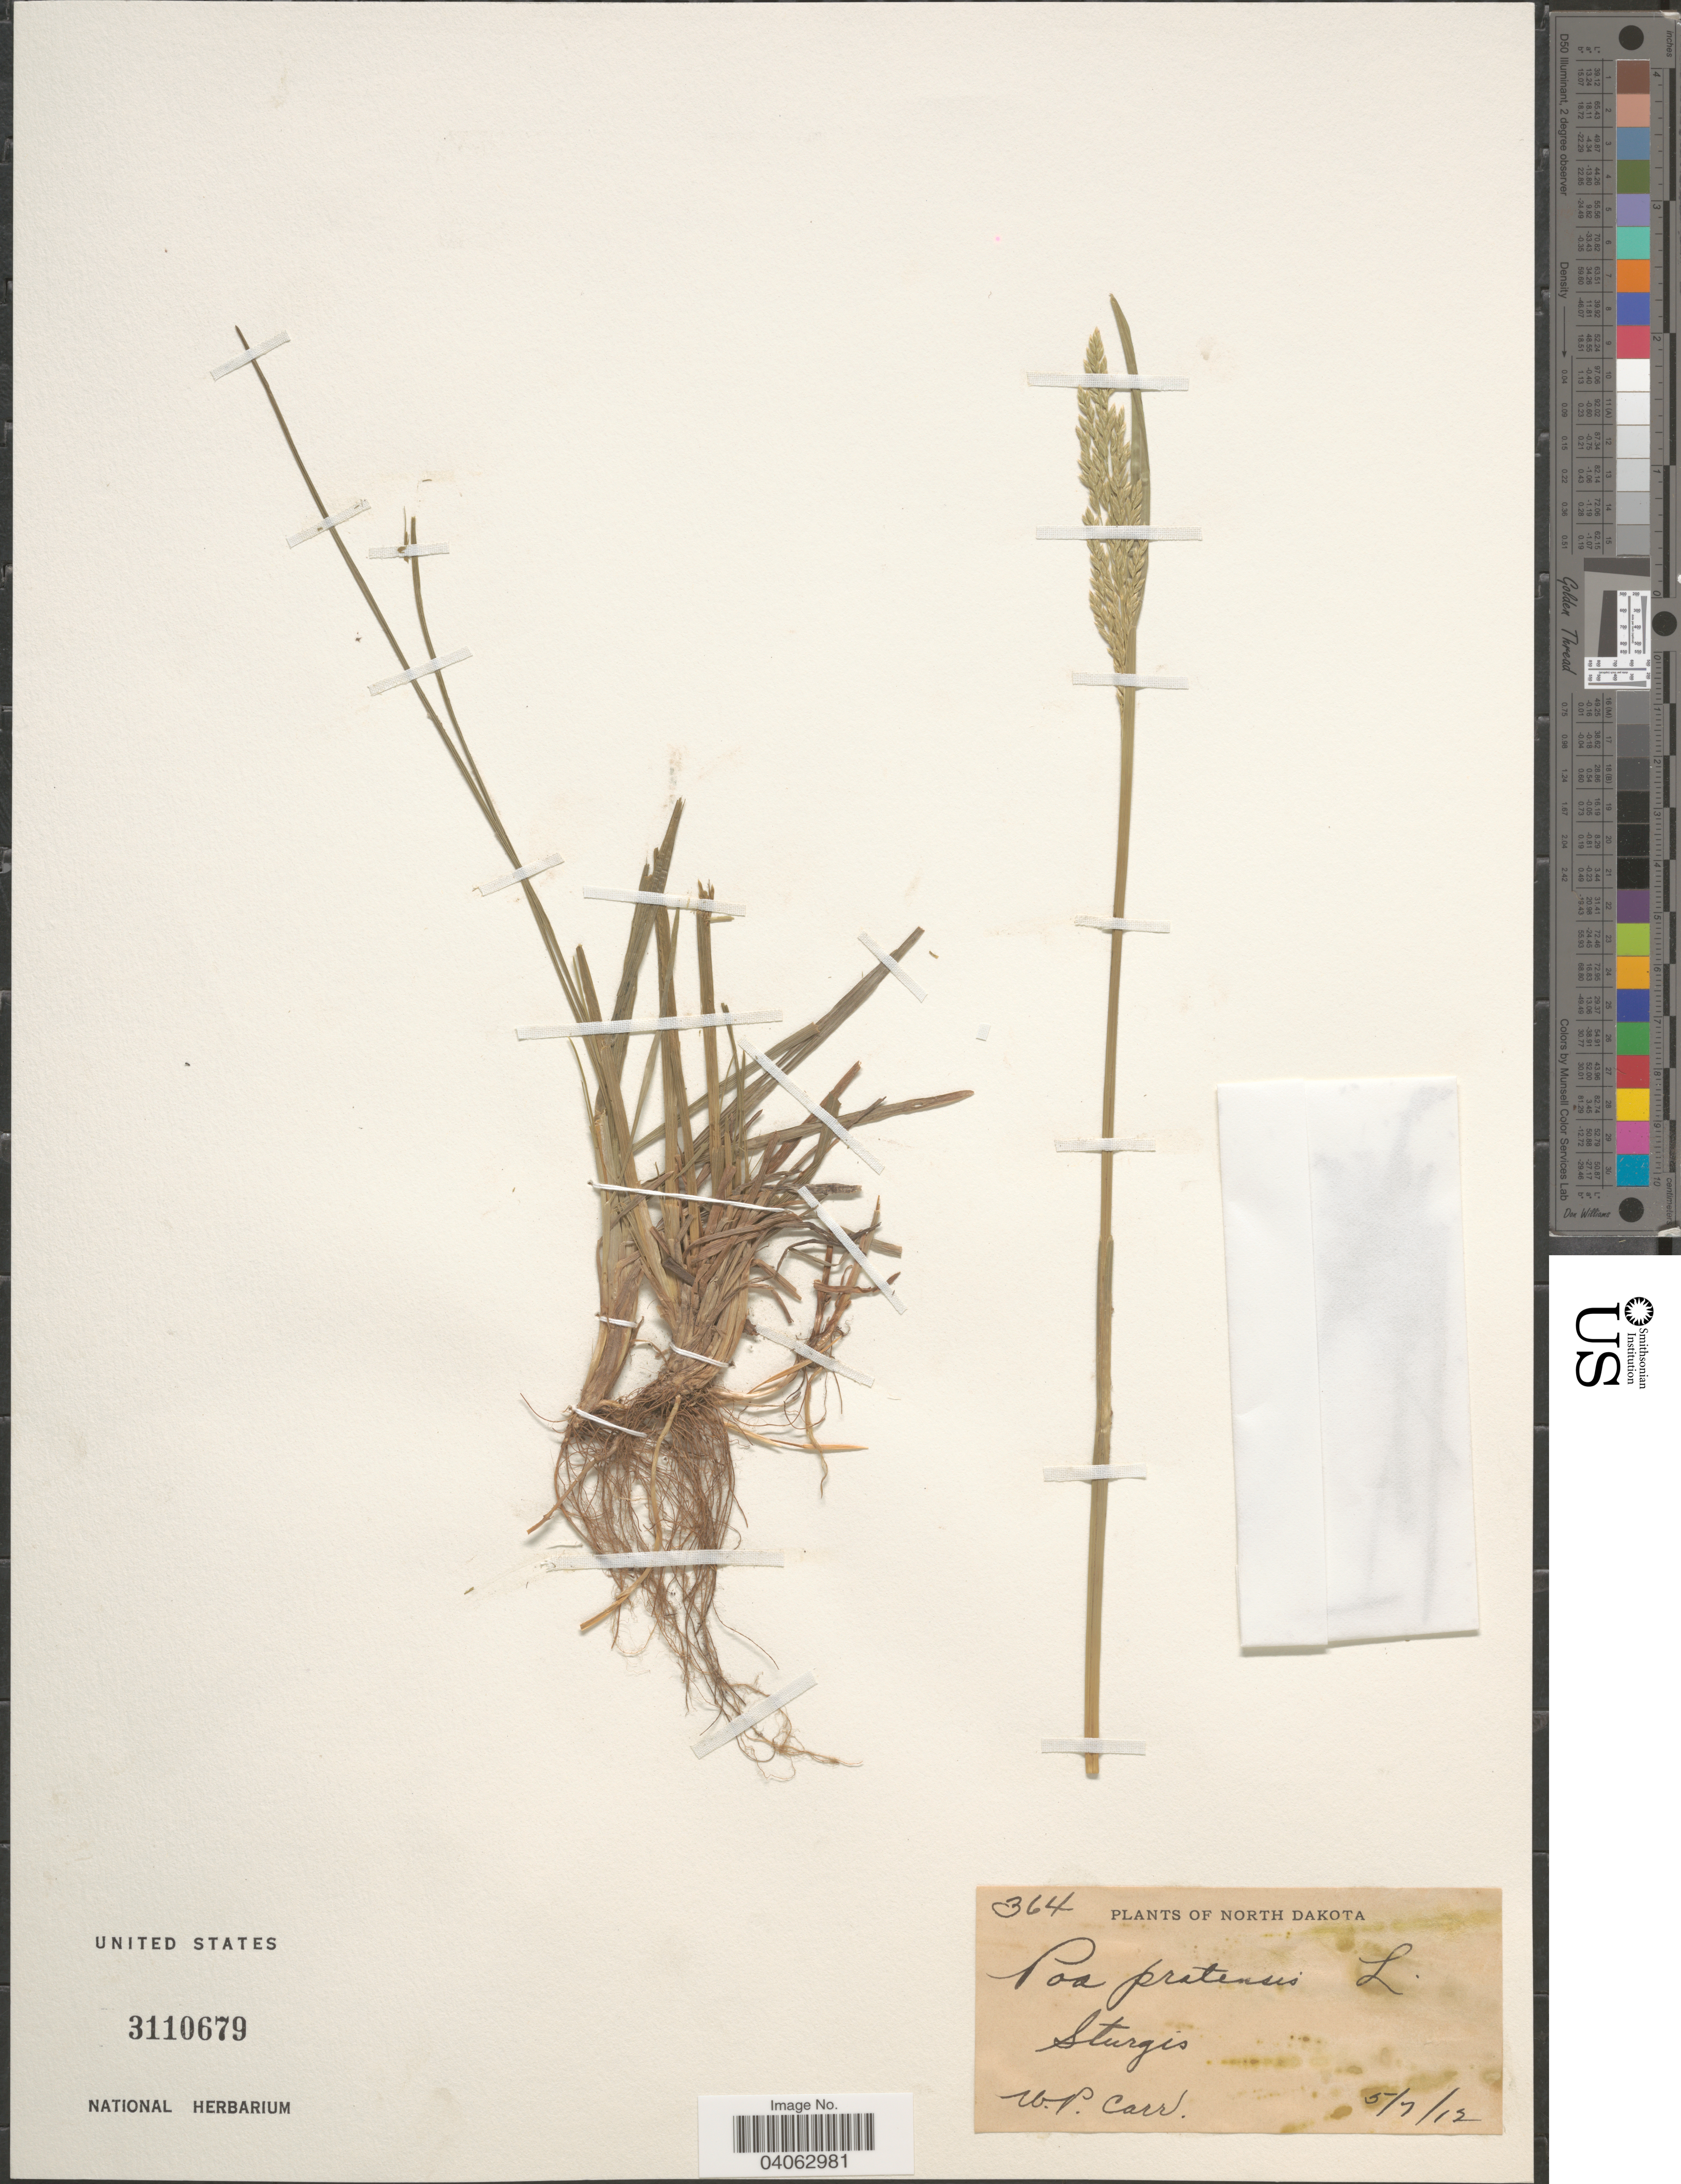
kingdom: Plantae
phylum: Tracheophyta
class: Liliopsida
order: Poales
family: Poaceae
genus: Poa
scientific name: Poa pratensis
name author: L.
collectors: W. Carr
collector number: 364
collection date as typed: Transcribed d/m/y: 7/5/12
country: United States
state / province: North Dakota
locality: Sturgis.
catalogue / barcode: US 3110679